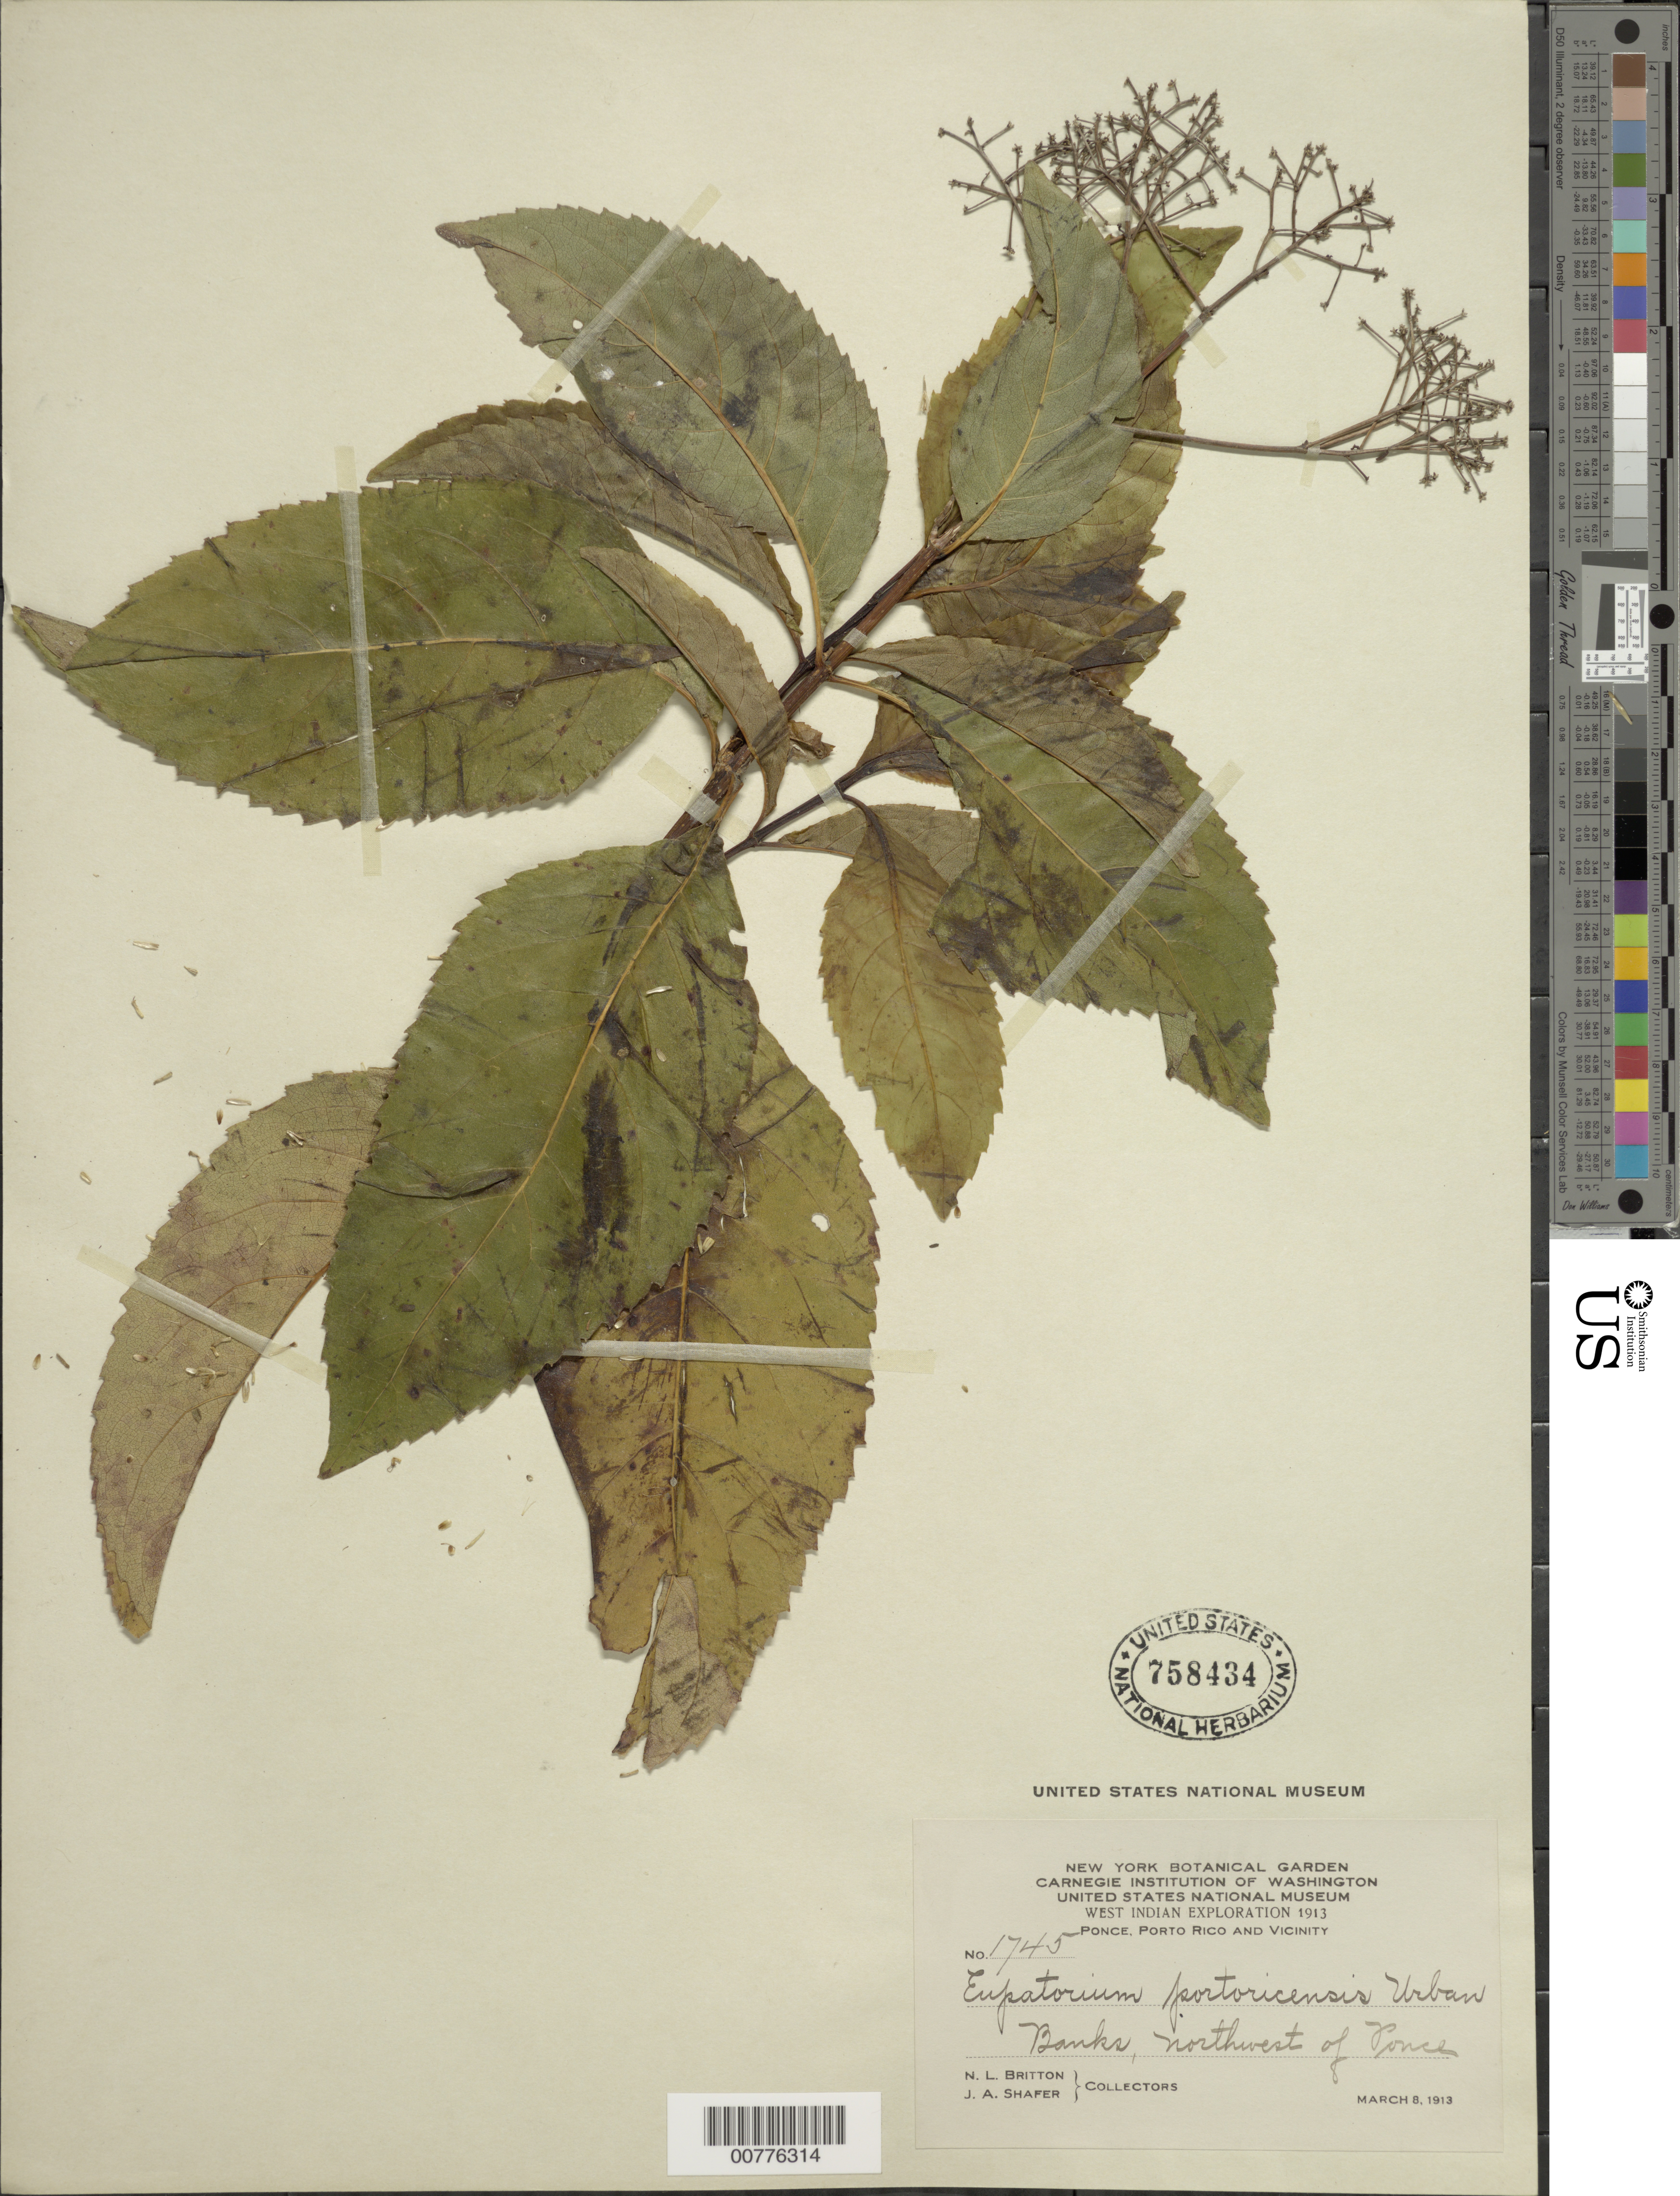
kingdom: Plantae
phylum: Tracheophyta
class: Magnoliopsida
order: Asterales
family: Asteraceae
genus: Critonia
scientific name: Critonia portoricensis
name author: (Urb.) Britton & P. Wilson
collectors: N. Britton & J. A. Shafer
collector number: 1745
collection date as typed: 08 Mar 1913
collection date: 1913-03-08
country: Puerto Rico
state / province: Ponce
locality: Banks, northwest of Ponce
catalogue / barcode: US 758434